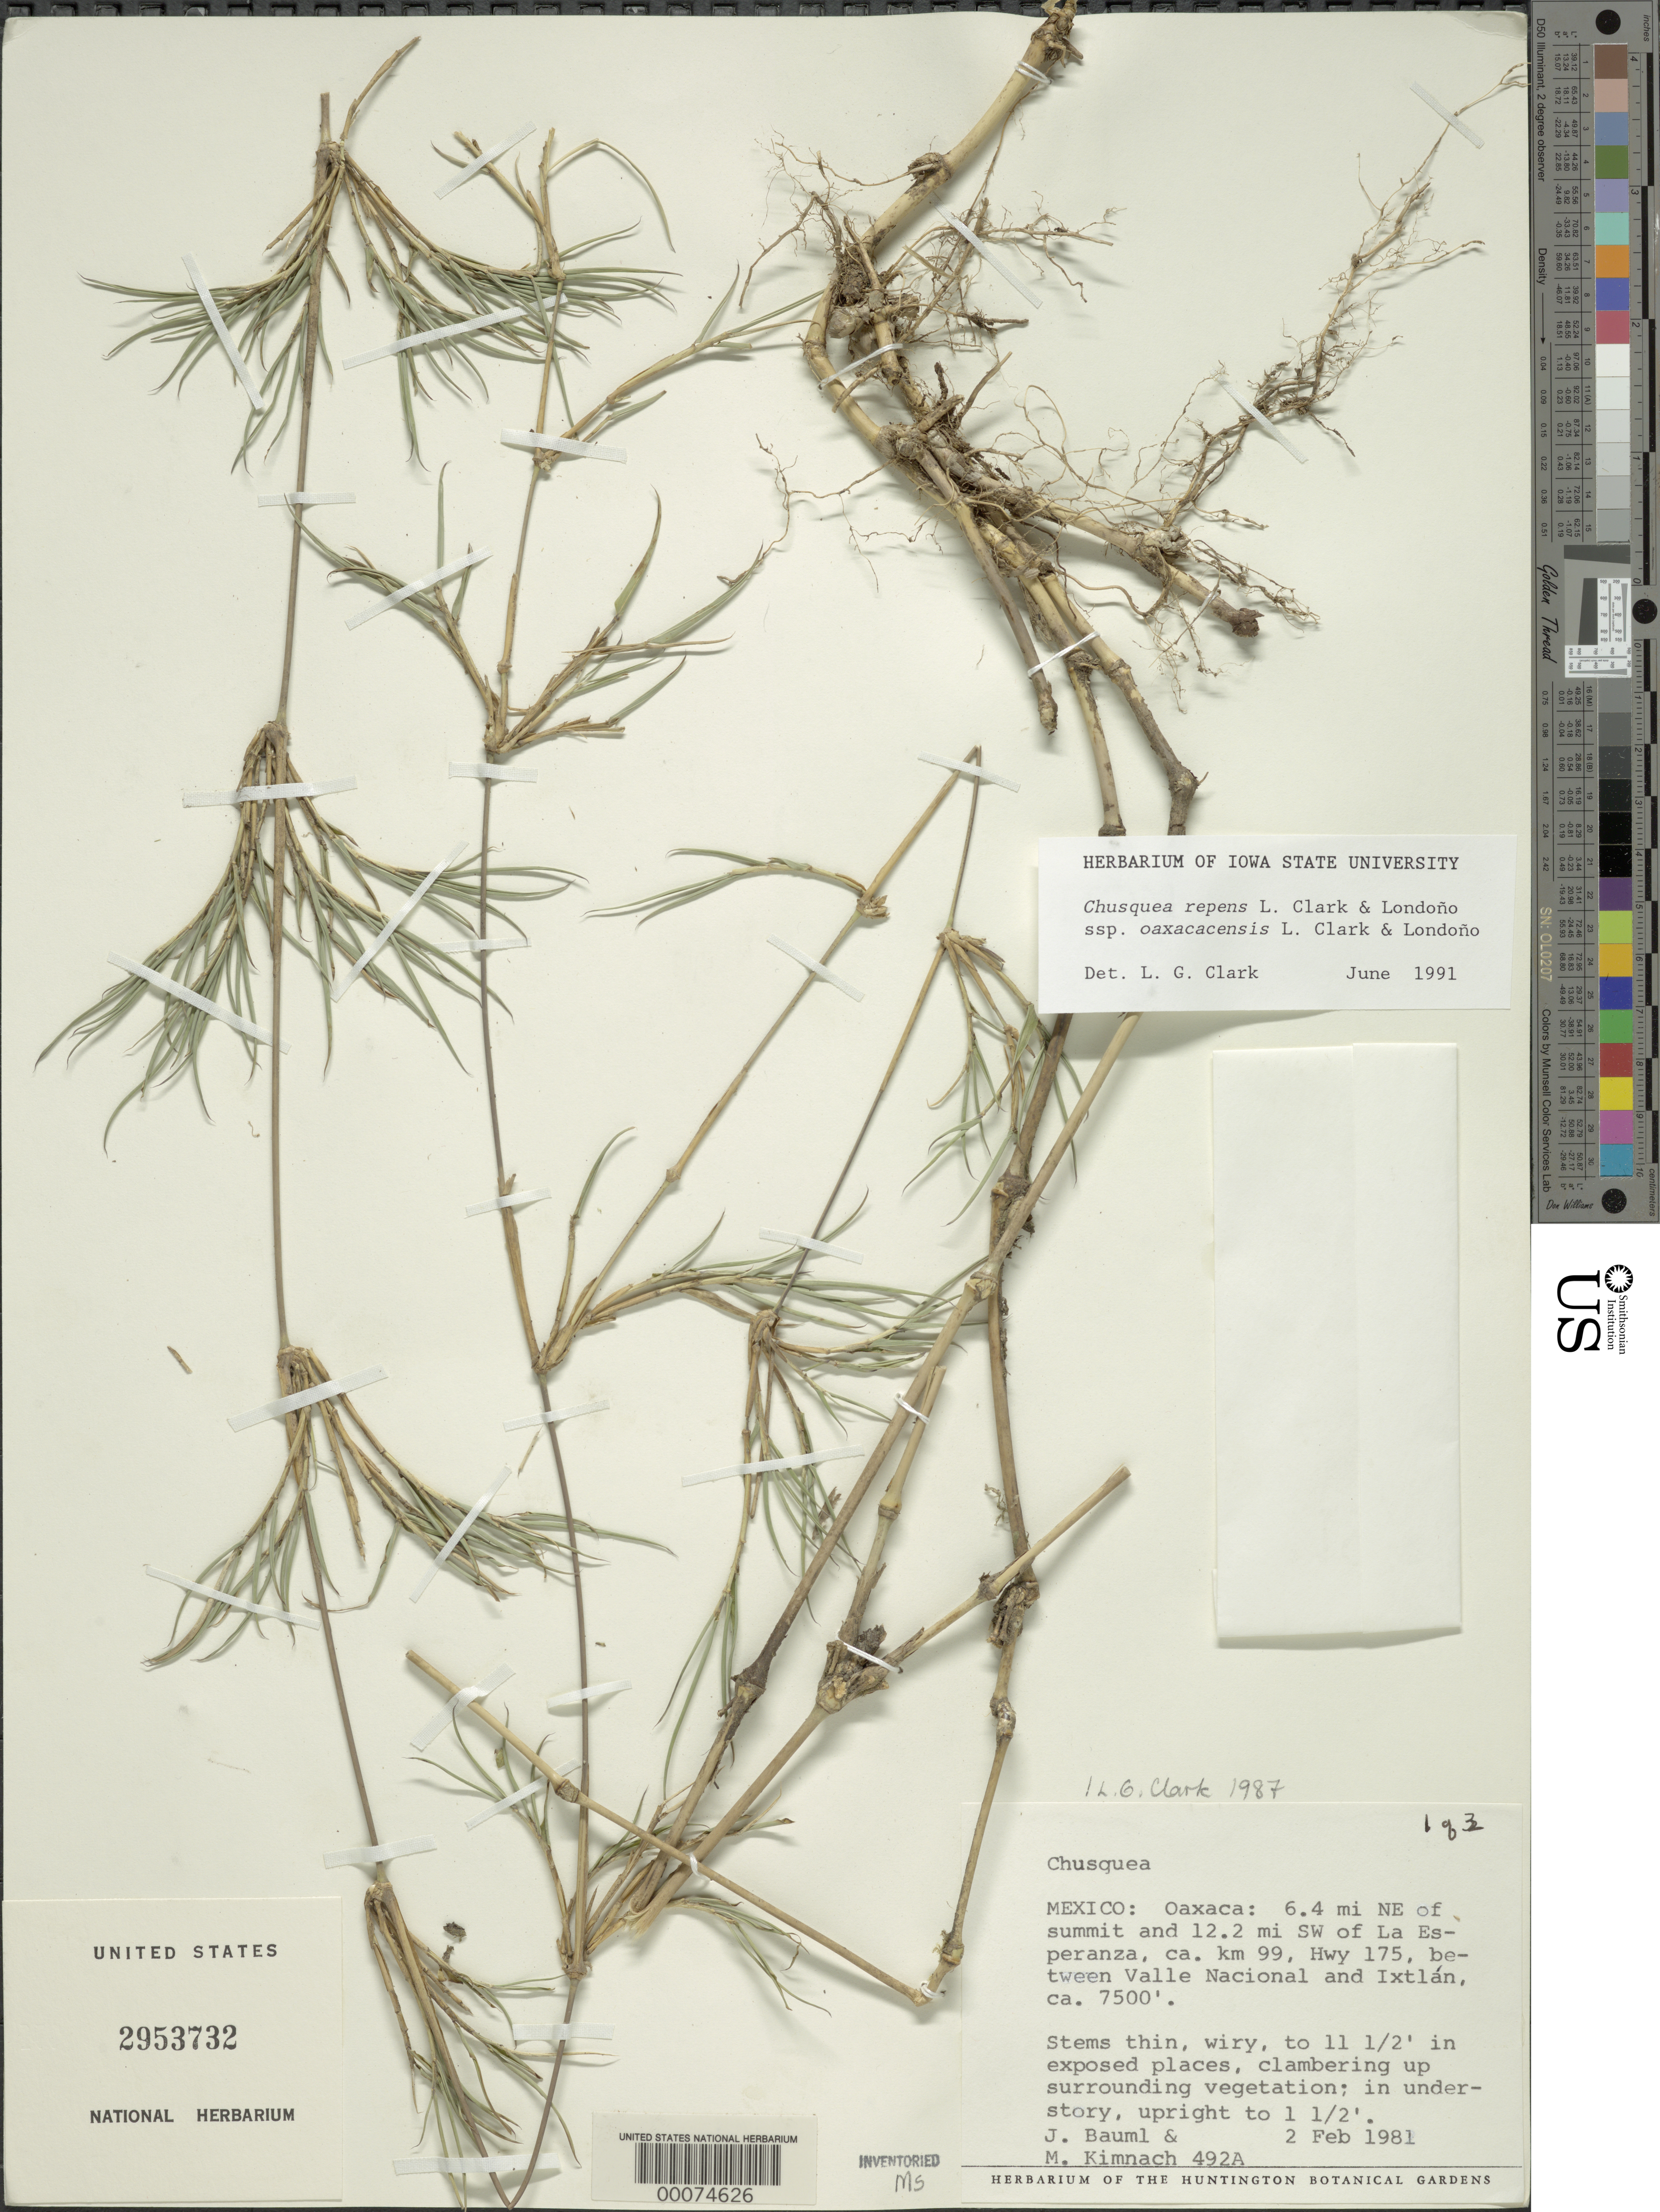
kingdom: Plantae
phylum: Tracheophyta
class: Liliopsida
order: Poales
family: Poaceae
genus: Chusquea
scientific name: Chusquea repens subsp. oaxacacensis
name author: L.G. Clark & Londoño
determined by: Clark, Lynn G., (ISC), Iowa State University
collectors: J. Bauml & M. W. Kimnach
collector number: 492 A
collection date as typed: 02 Feb 1981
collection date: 1981-02-02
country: Mexico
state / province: Oaxaca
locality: La Esperanza, valle nacional, ixtlan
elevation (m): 2286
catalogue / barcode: US 2953732